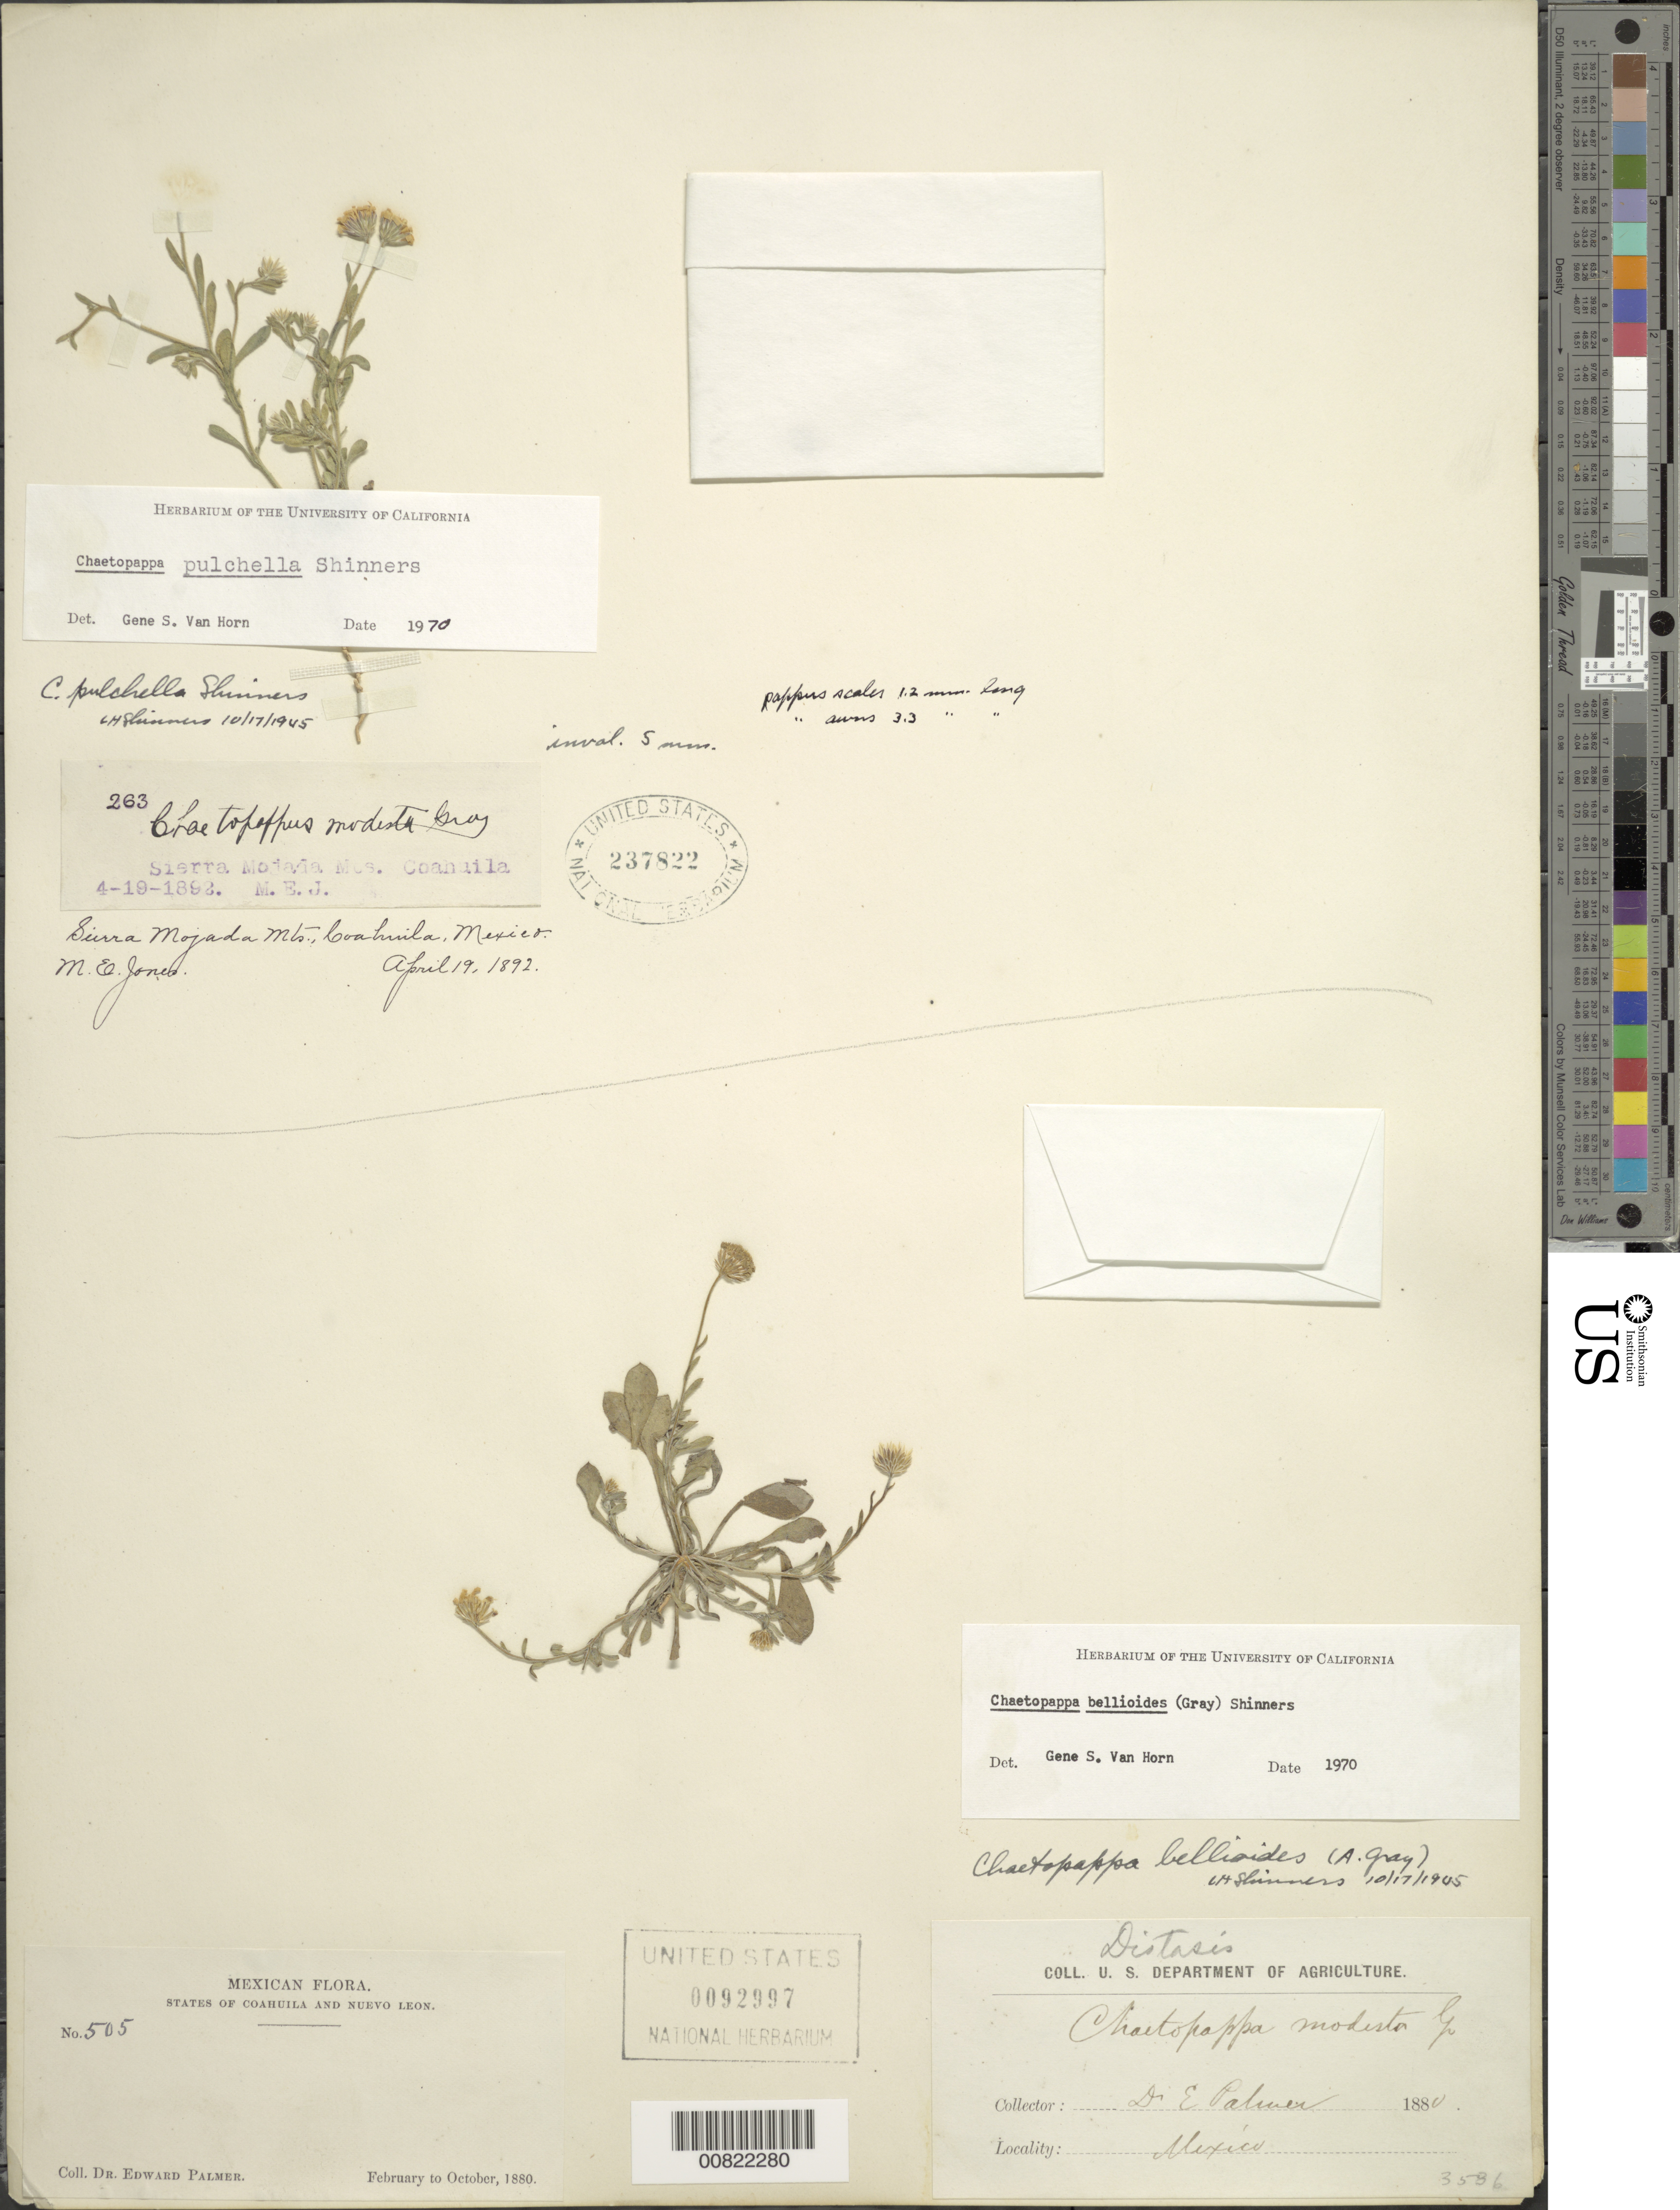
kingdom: Plantae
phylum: Tracheophyta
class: Magnoliopsida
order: Asterales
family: Asteraceae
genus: Chaetopappa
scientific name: Chaetopappa bellioides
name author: (A. Gray) Shinners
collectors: M. E. Jones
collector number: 263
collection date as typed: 19 Apr 1892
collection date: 1892-04-19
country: Mexico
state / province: Coahuila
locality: Sierra Mojada Mts., Coahuila.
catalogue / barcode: US 237822